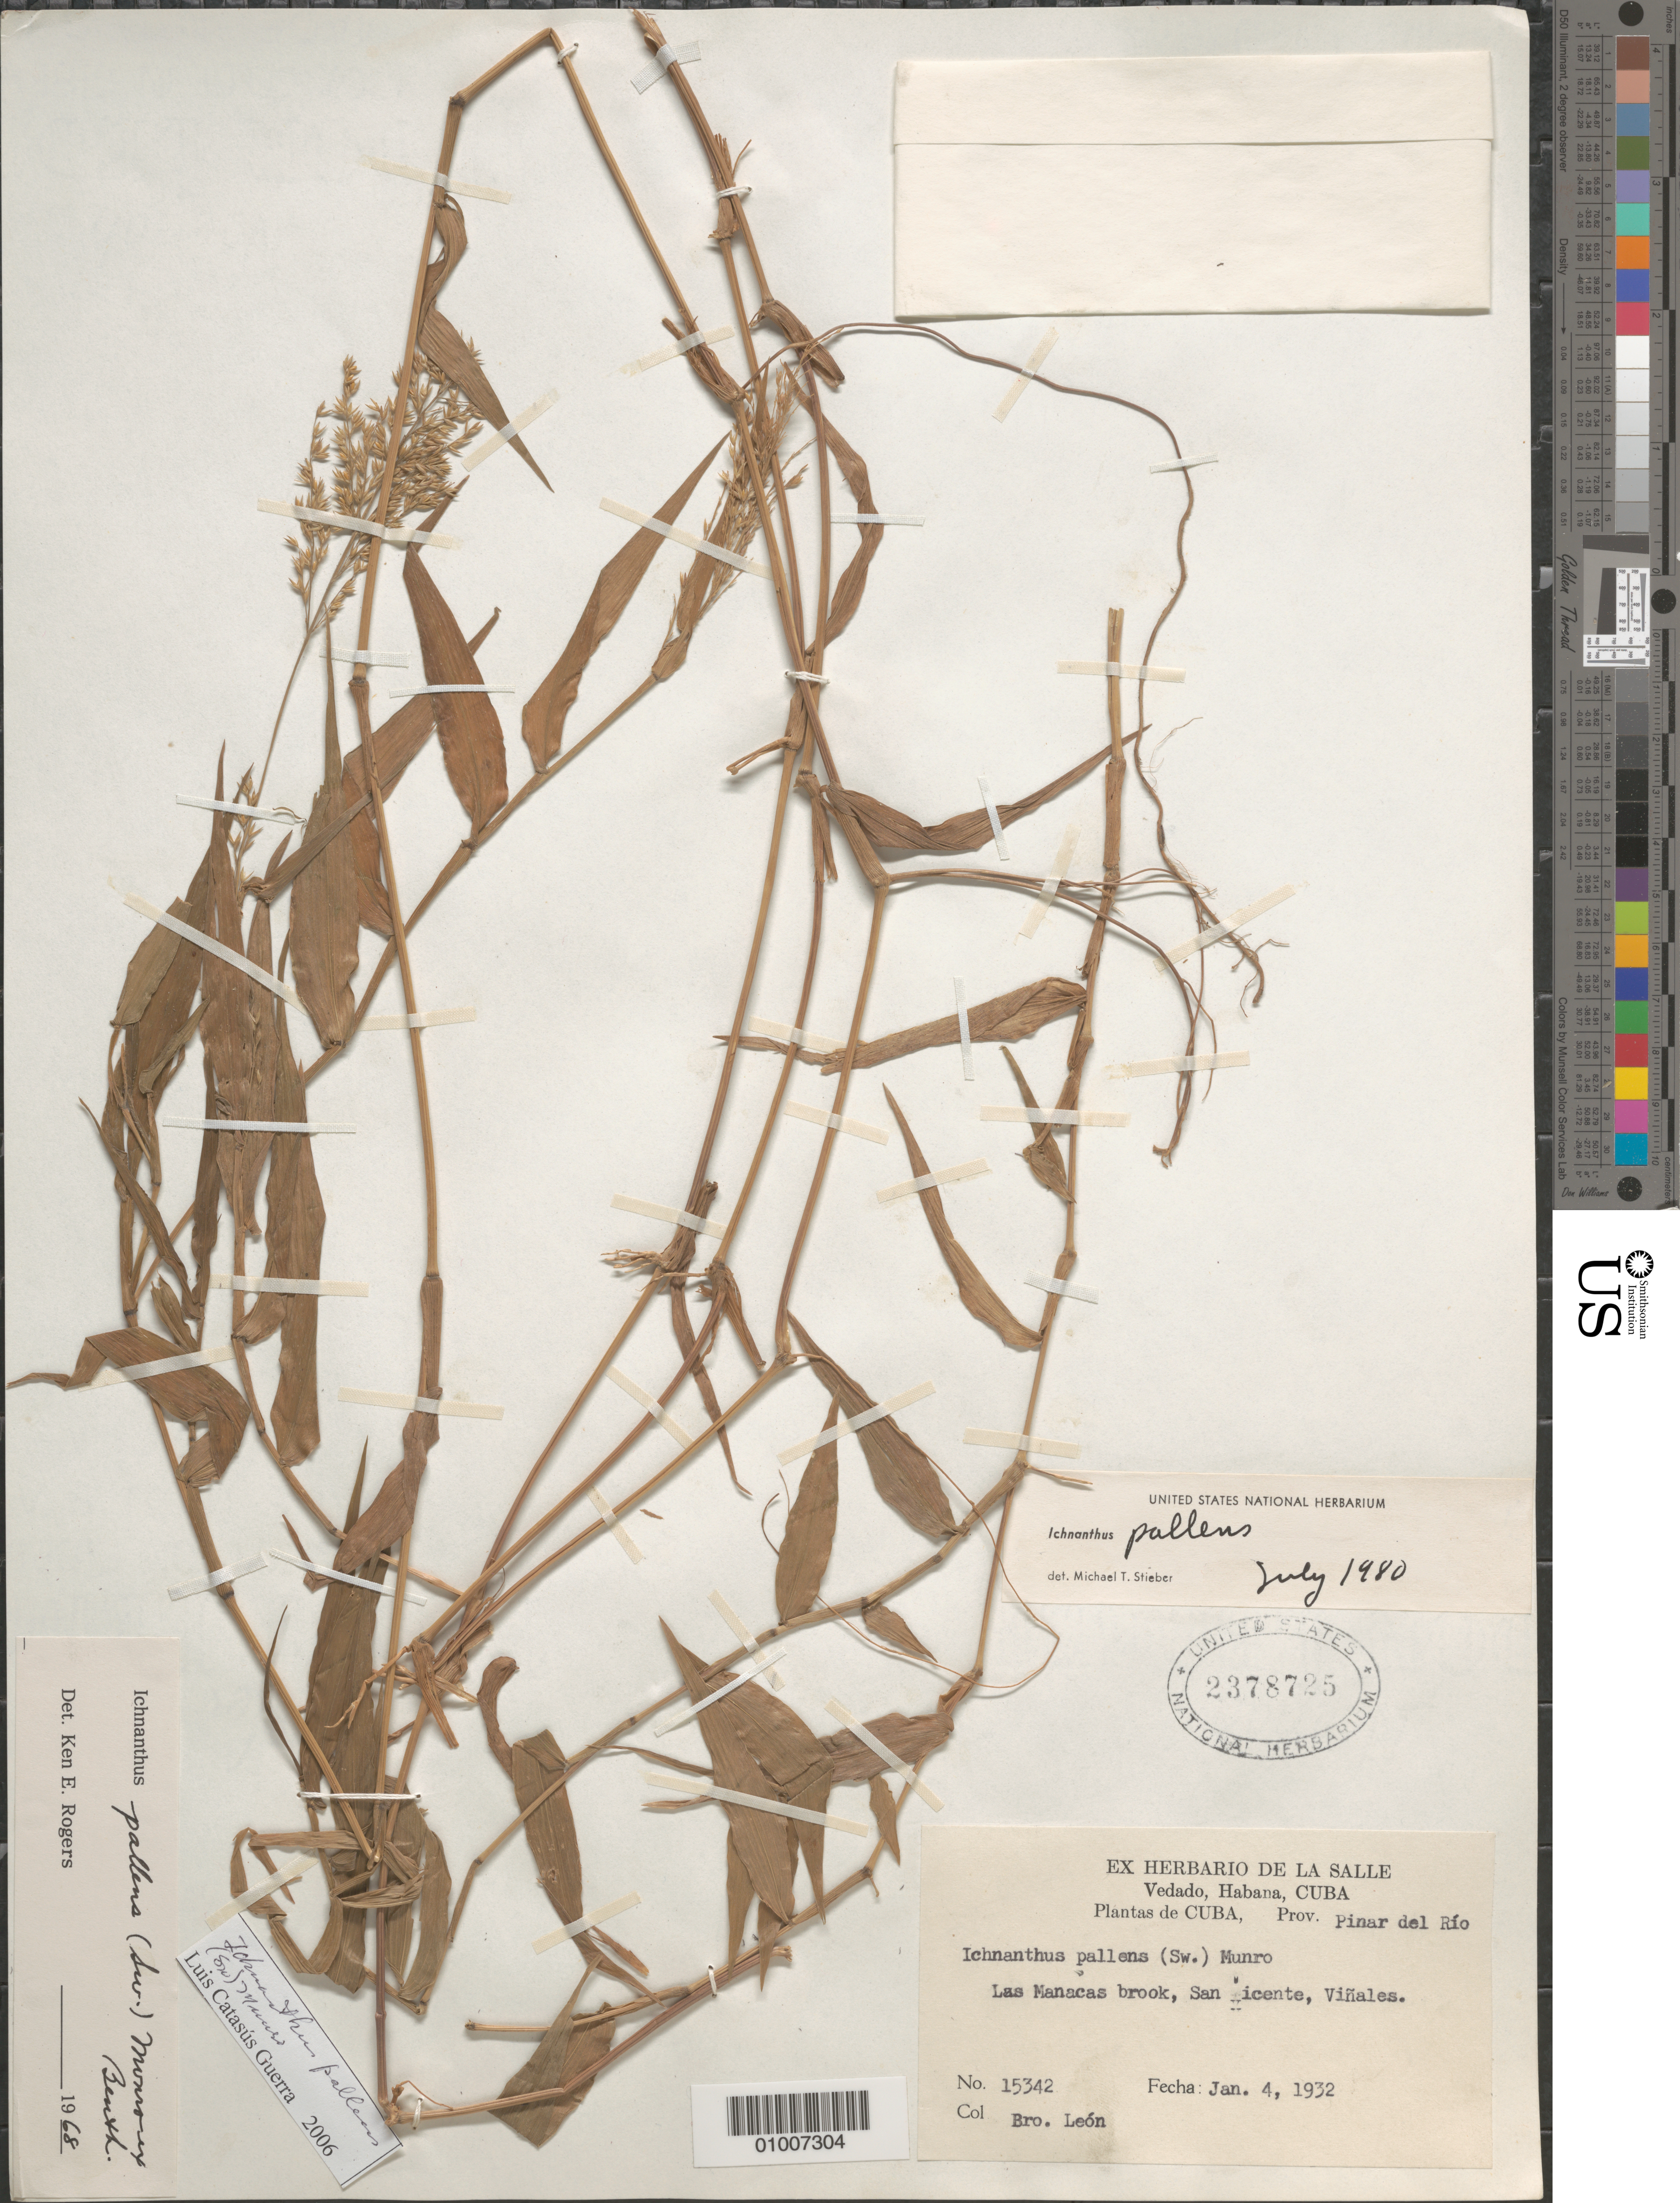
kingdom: Plantae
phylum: Tracheophyta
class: Liliopsida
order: Poales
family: Poaceae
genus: Ichnanthus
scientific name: Ichnanthus pallens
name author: (Sw.) Munro ex Benth.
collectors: Bro. León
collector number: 15342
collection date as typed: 04 Jan 1932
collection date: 1932-01-04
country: Cuba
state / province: Pinar del Rio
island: Cuba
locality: Viñales, San Vicente, las Manacas brook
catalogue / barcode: US 2378725